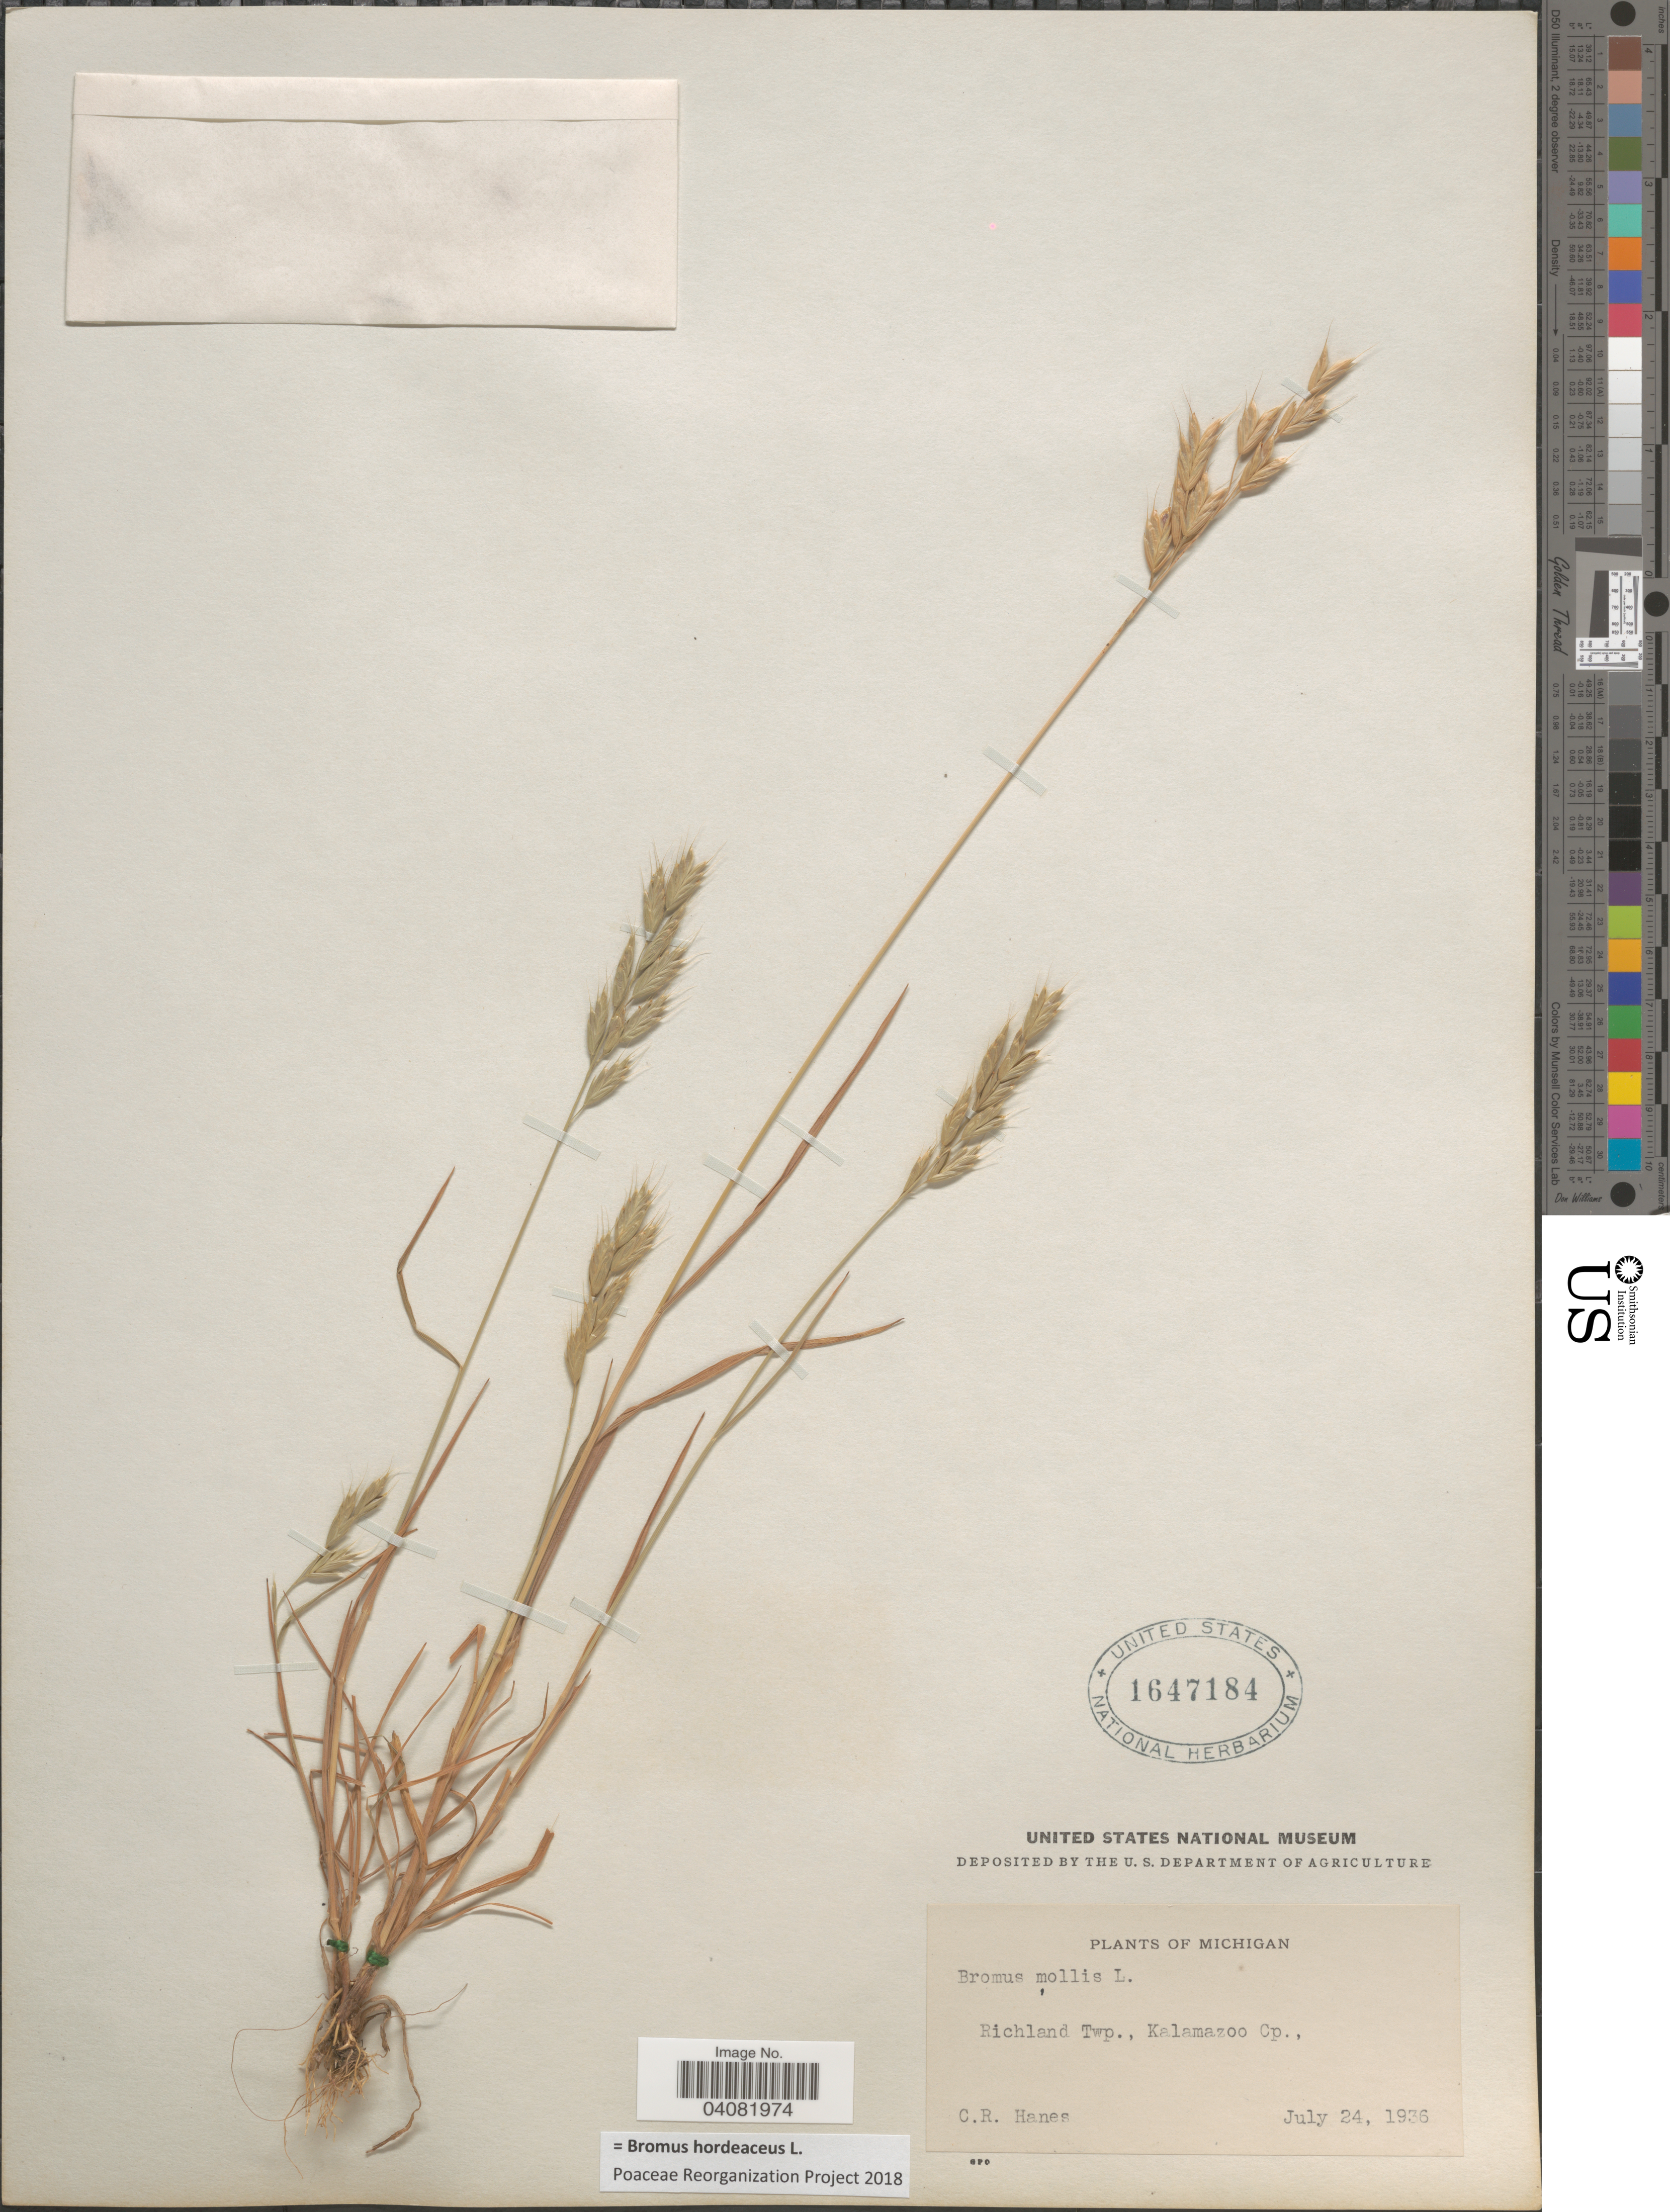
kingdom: Plantae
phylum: Tracheophyta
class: Liliopsida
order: Poales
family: Poaceae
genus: Bromus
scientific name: Bromus hordeaceus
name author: L.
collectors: C. Hanes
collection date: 1936-07-24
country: United States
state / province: Michigan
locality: Richland Twp., Kalamazoo Cp.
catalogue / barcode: US 1647184